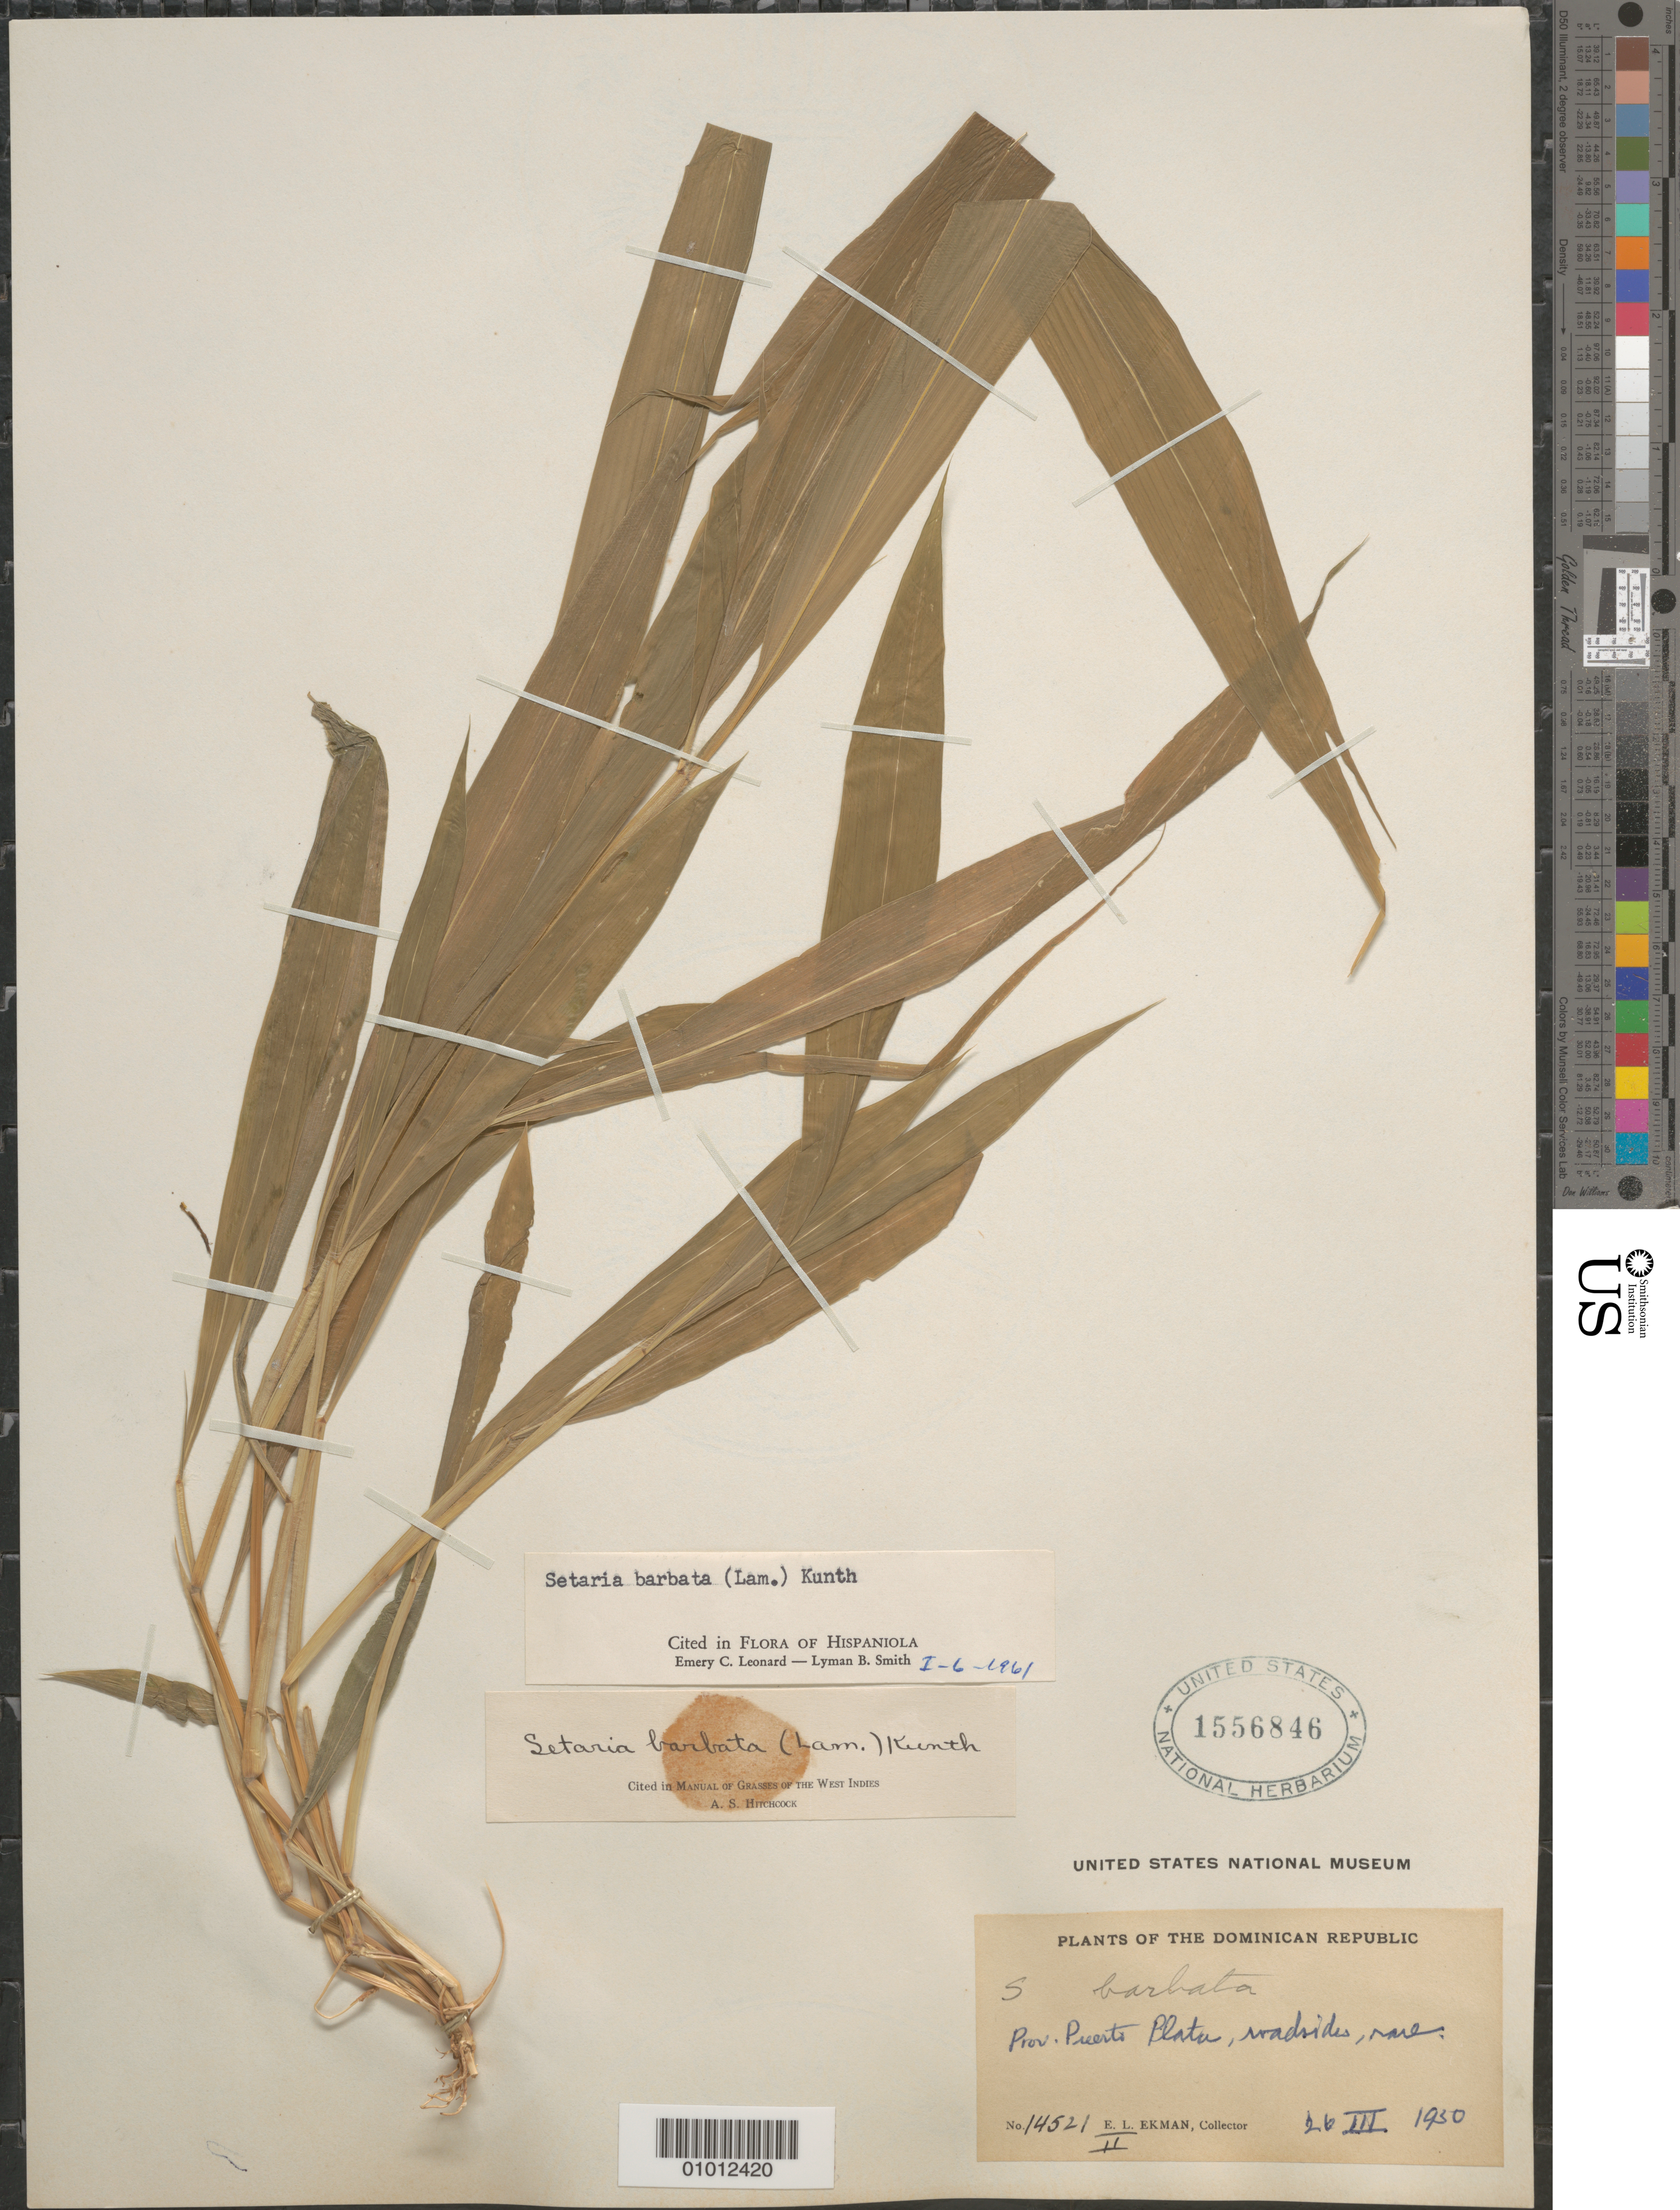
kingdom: Plantae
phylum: Tracheophyta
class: Liliopsida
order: Poales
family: Poaceae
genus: Setaria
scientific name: Setaria barbata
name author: (Lam.) Kunth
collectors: E. L. Ekman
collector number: H 14521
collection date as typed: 26 Mar 1950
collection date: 1950-03-26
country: Dominican Republic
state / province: Puerto Plata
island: Hispaniola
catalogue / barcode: US 1556846